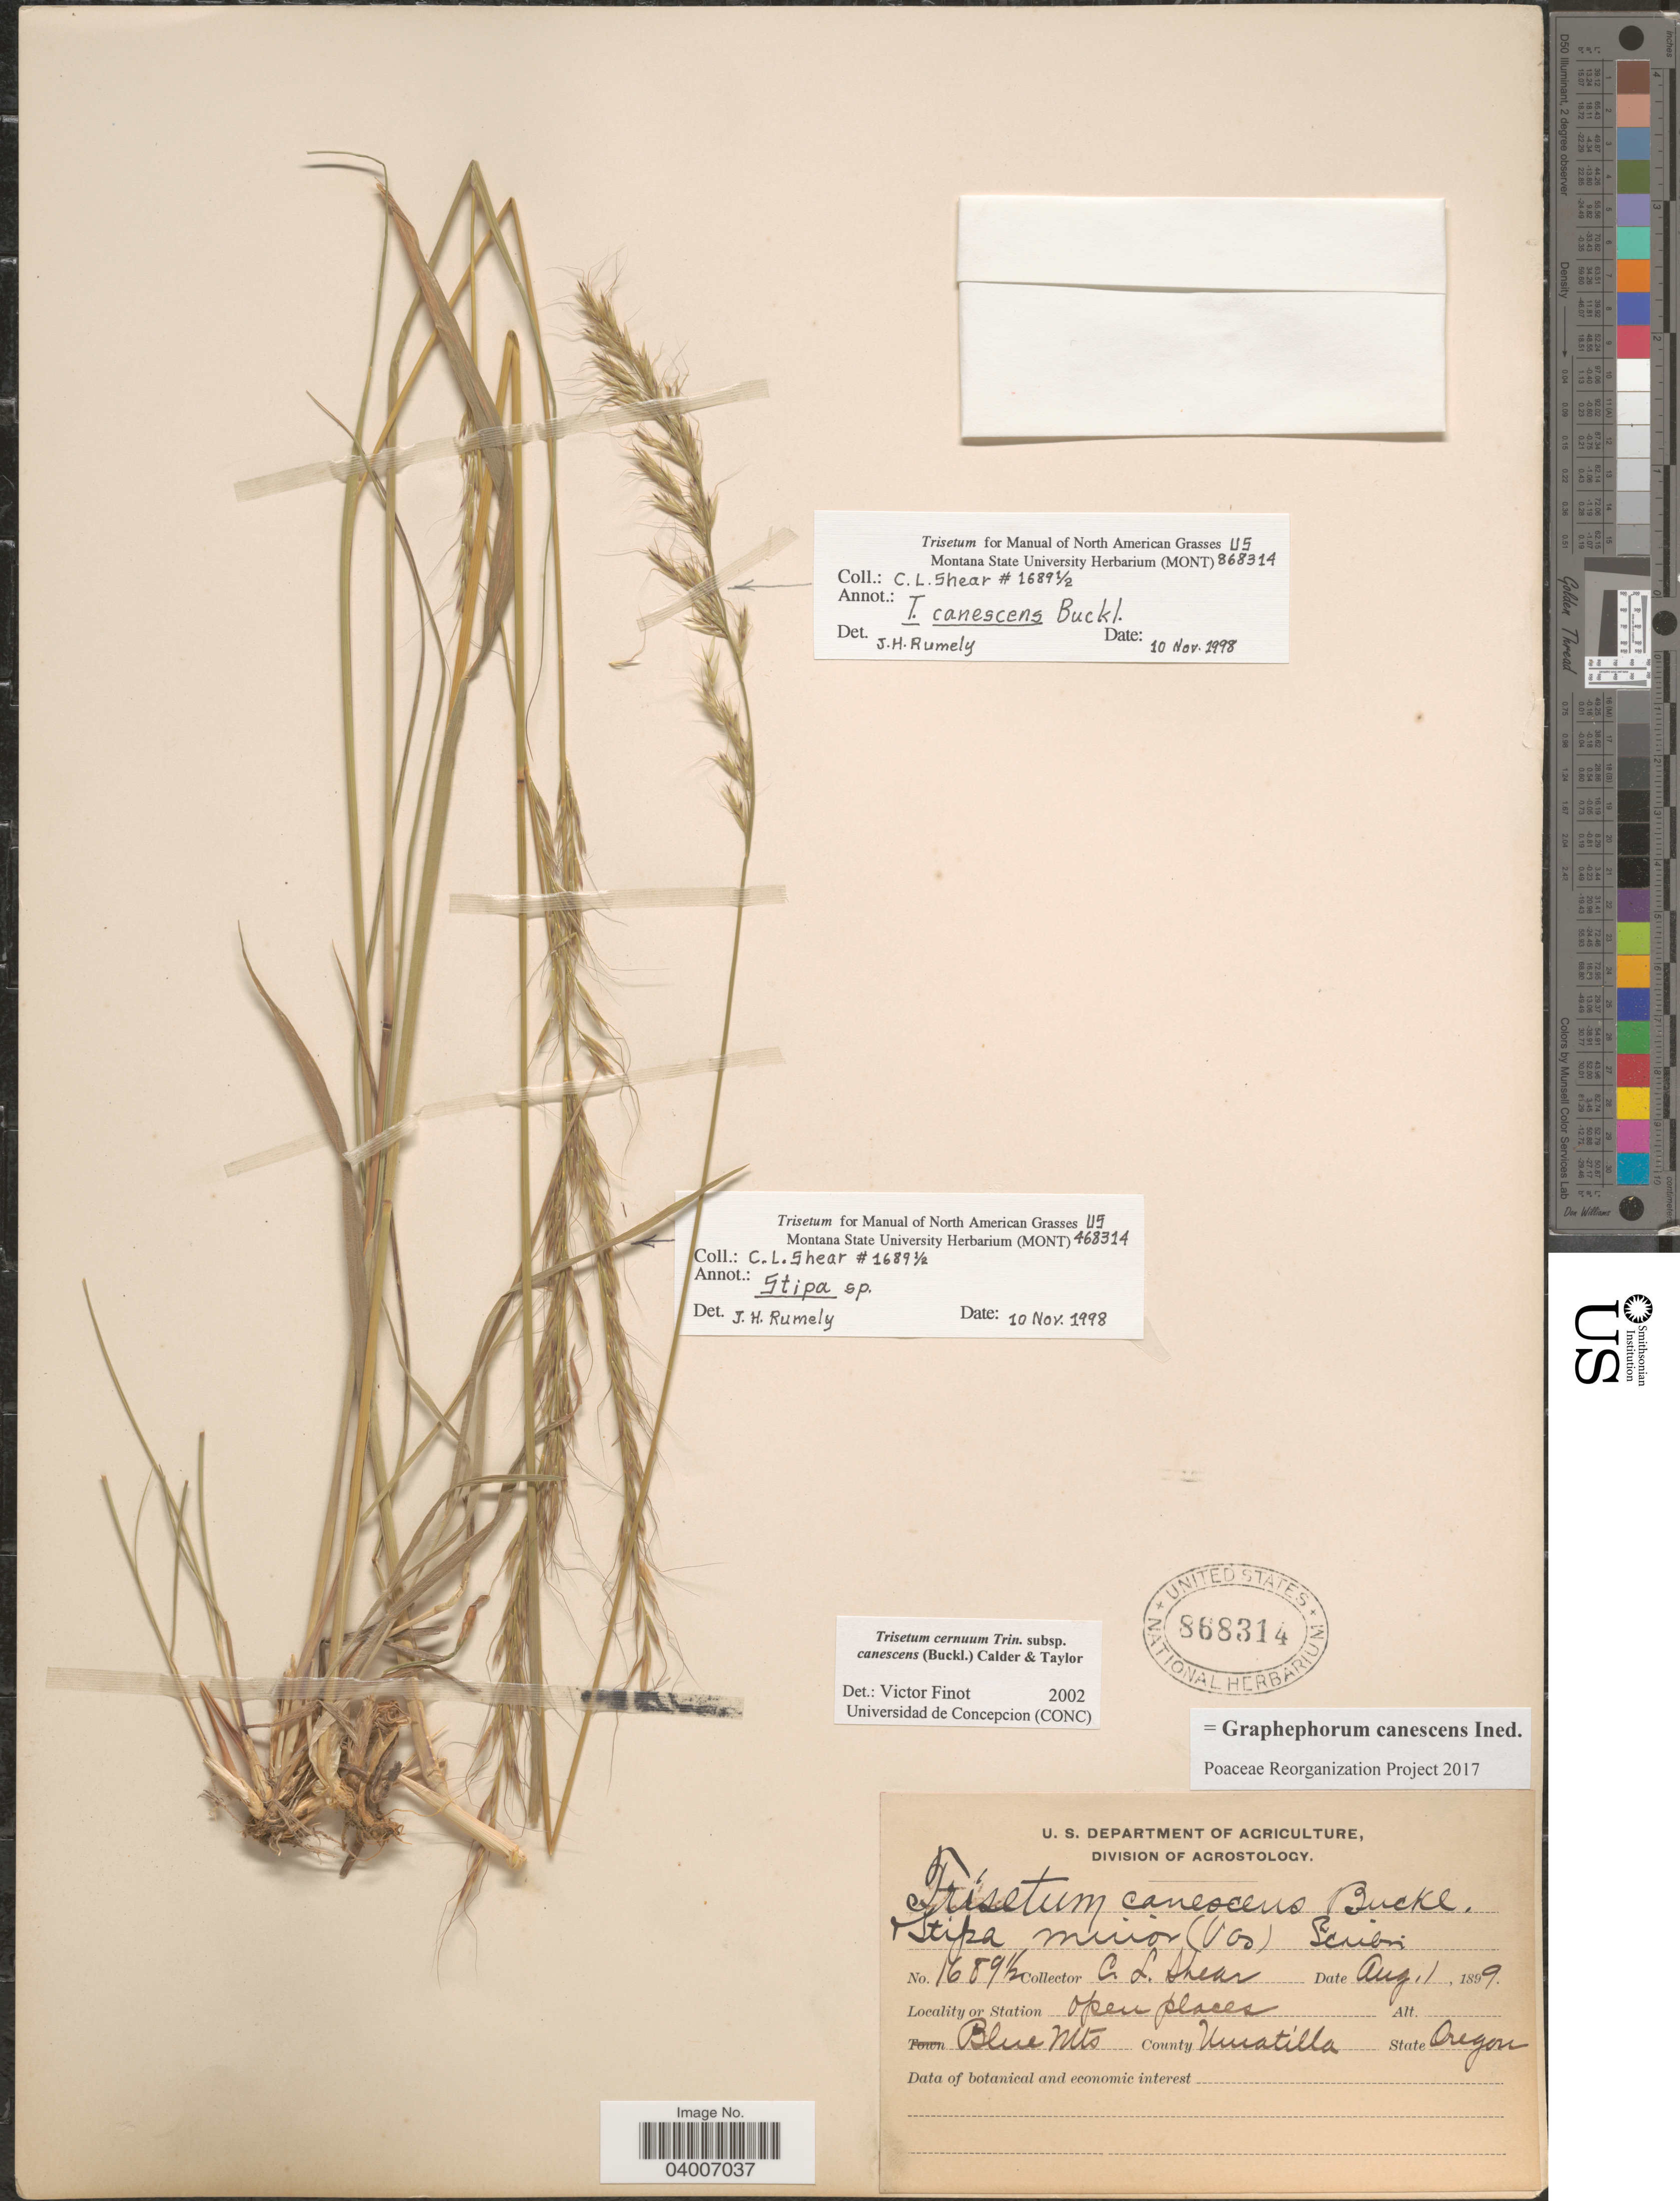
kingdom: Plantae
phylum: Tracheophyta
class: Liliopsida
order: Poales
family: Poaceae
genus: Graphephorum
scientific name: Graphephorum canescens ined.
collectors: C. L. Shear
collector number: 1689½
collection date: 1899-08-01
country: United States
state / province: Oregon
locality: Station open places. Blue Mts. County Umatilla.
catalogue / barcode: US 868314